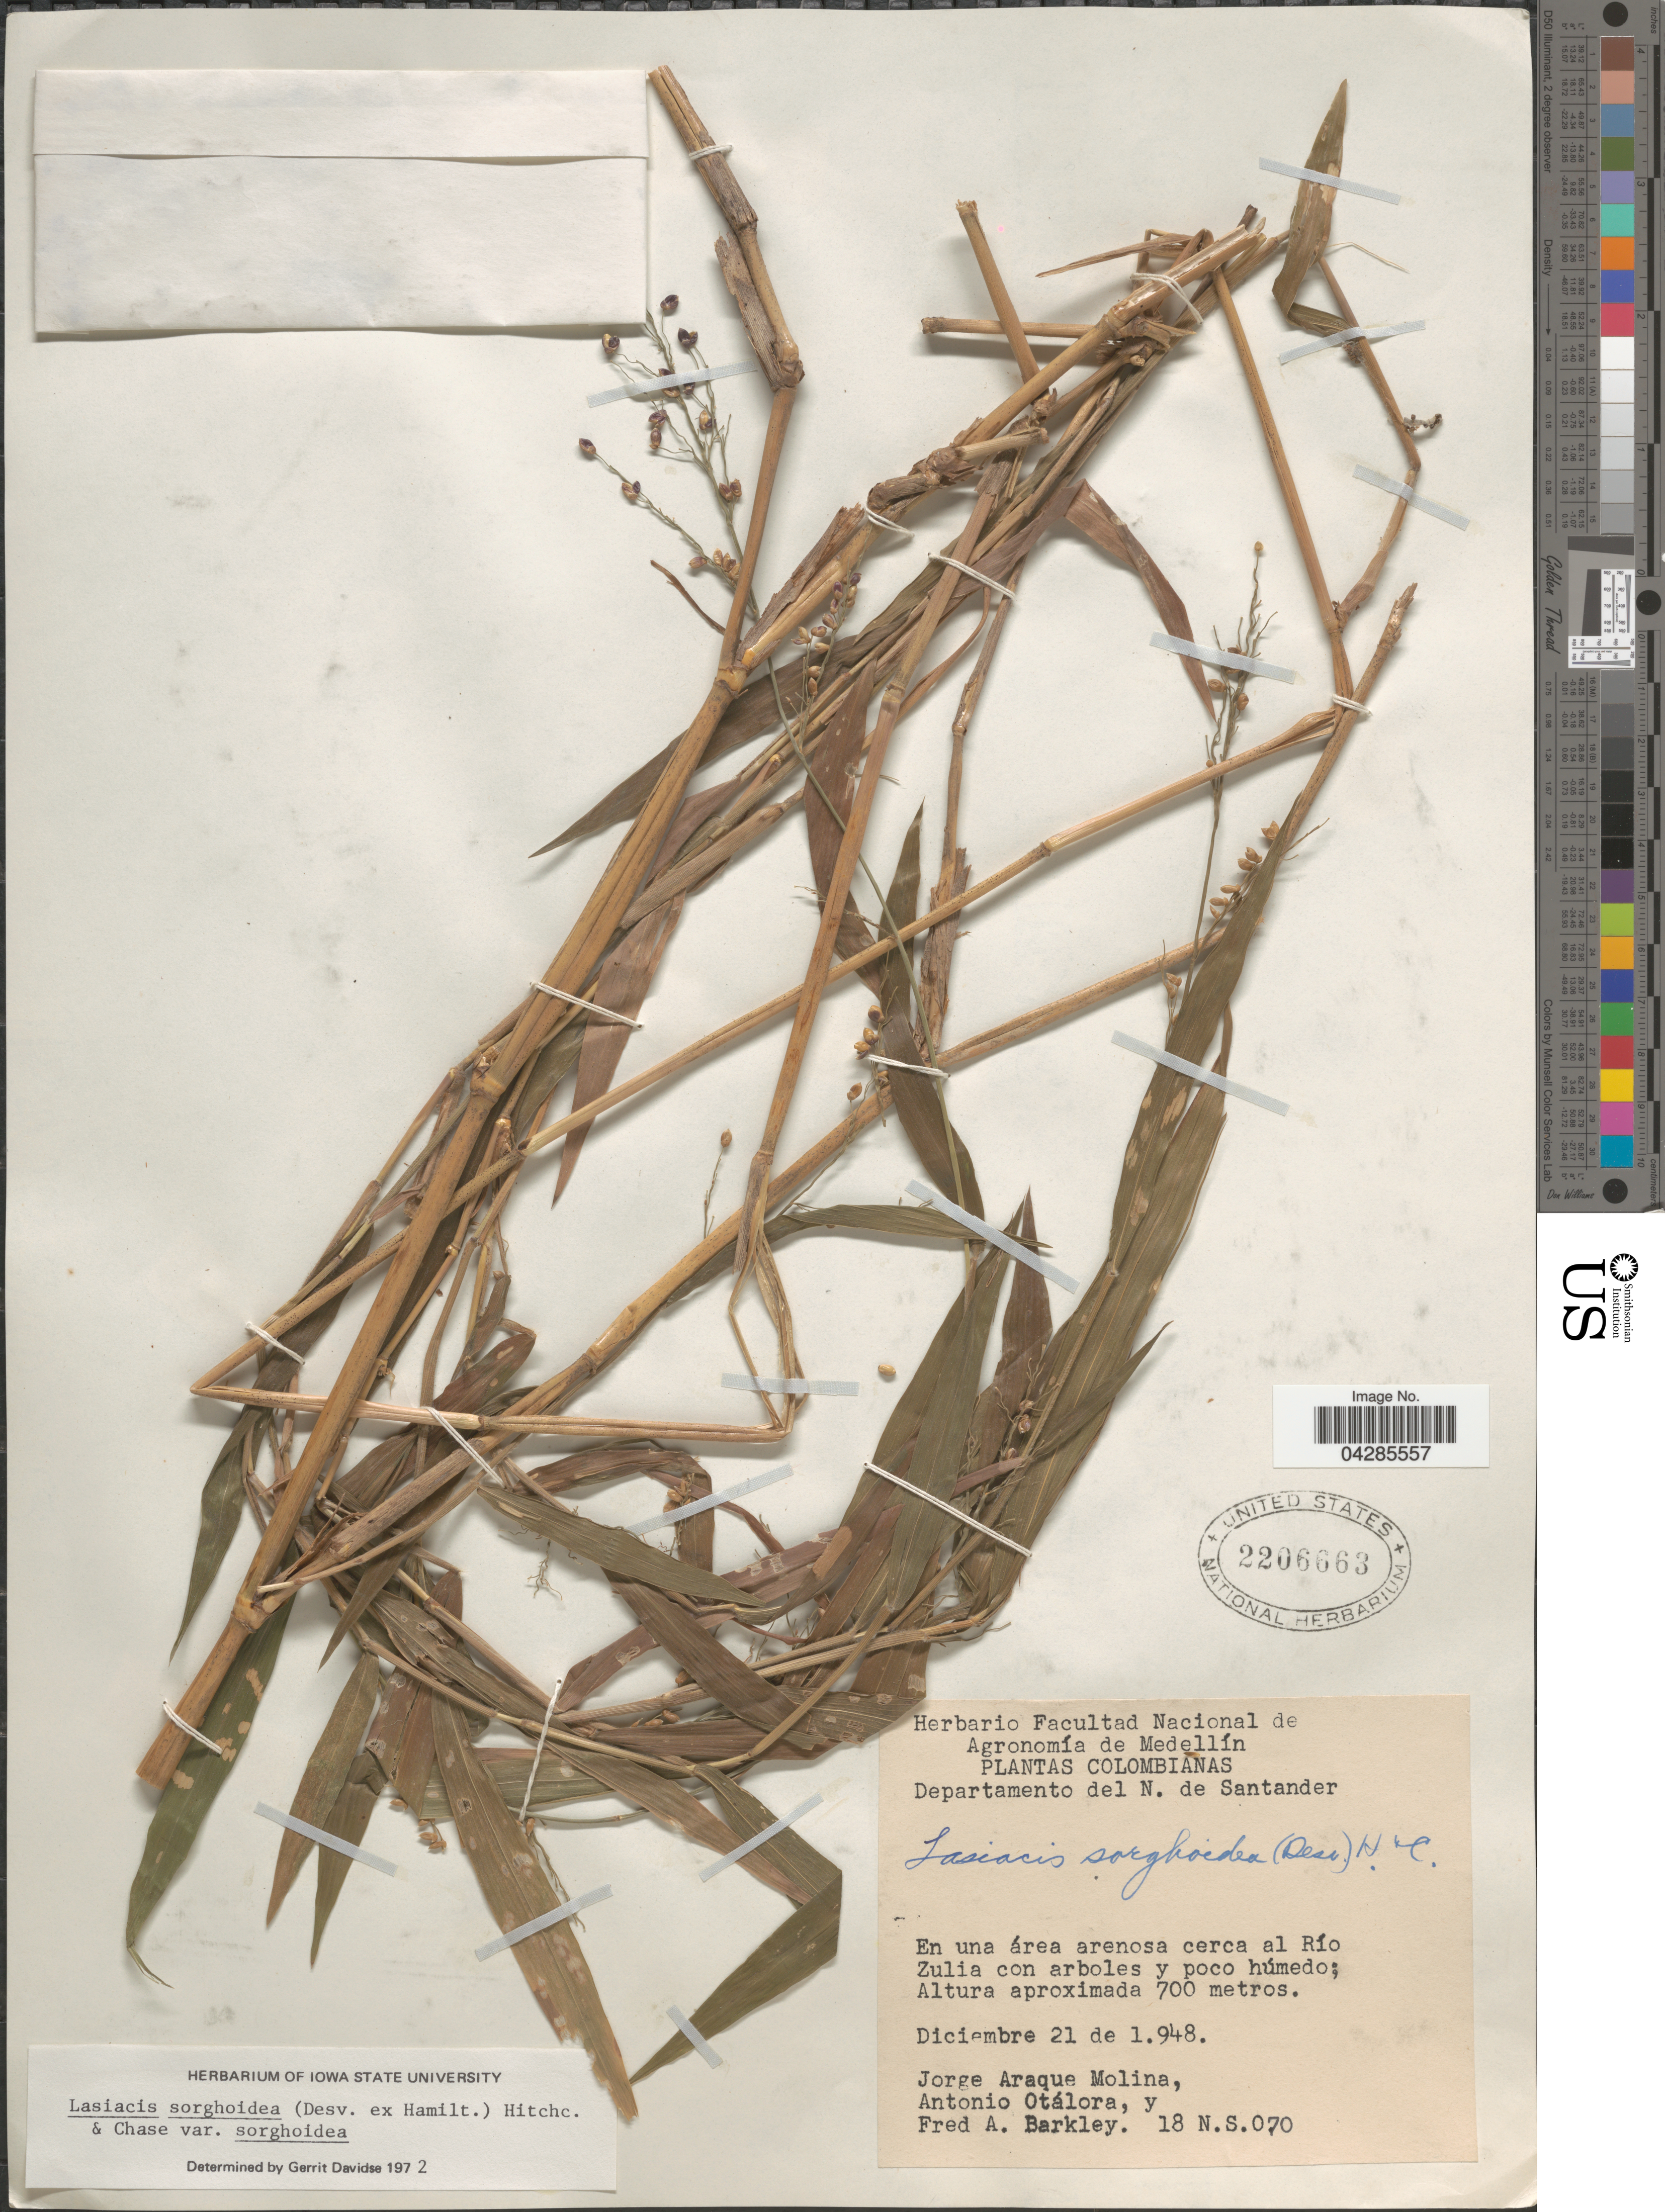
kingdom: Plantae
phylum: Tracheophyta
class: Liliopsida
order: Poales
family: Poaceae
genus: Lasiacis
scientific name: Lasiacis sorghoidea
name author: (Desv. ex Ham.) Hitchc. & Chase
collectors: J. Araque Molina, A. Otálora & F. A. Barkley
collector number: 18NS070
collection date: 1948-12-21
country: Colombia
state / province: Norte de Santander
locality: Departamento del N. de Santander. En una área arenosa cerca al Río Zulia con arboles y poco húmedo.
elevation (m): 700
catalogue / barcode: US 2206663